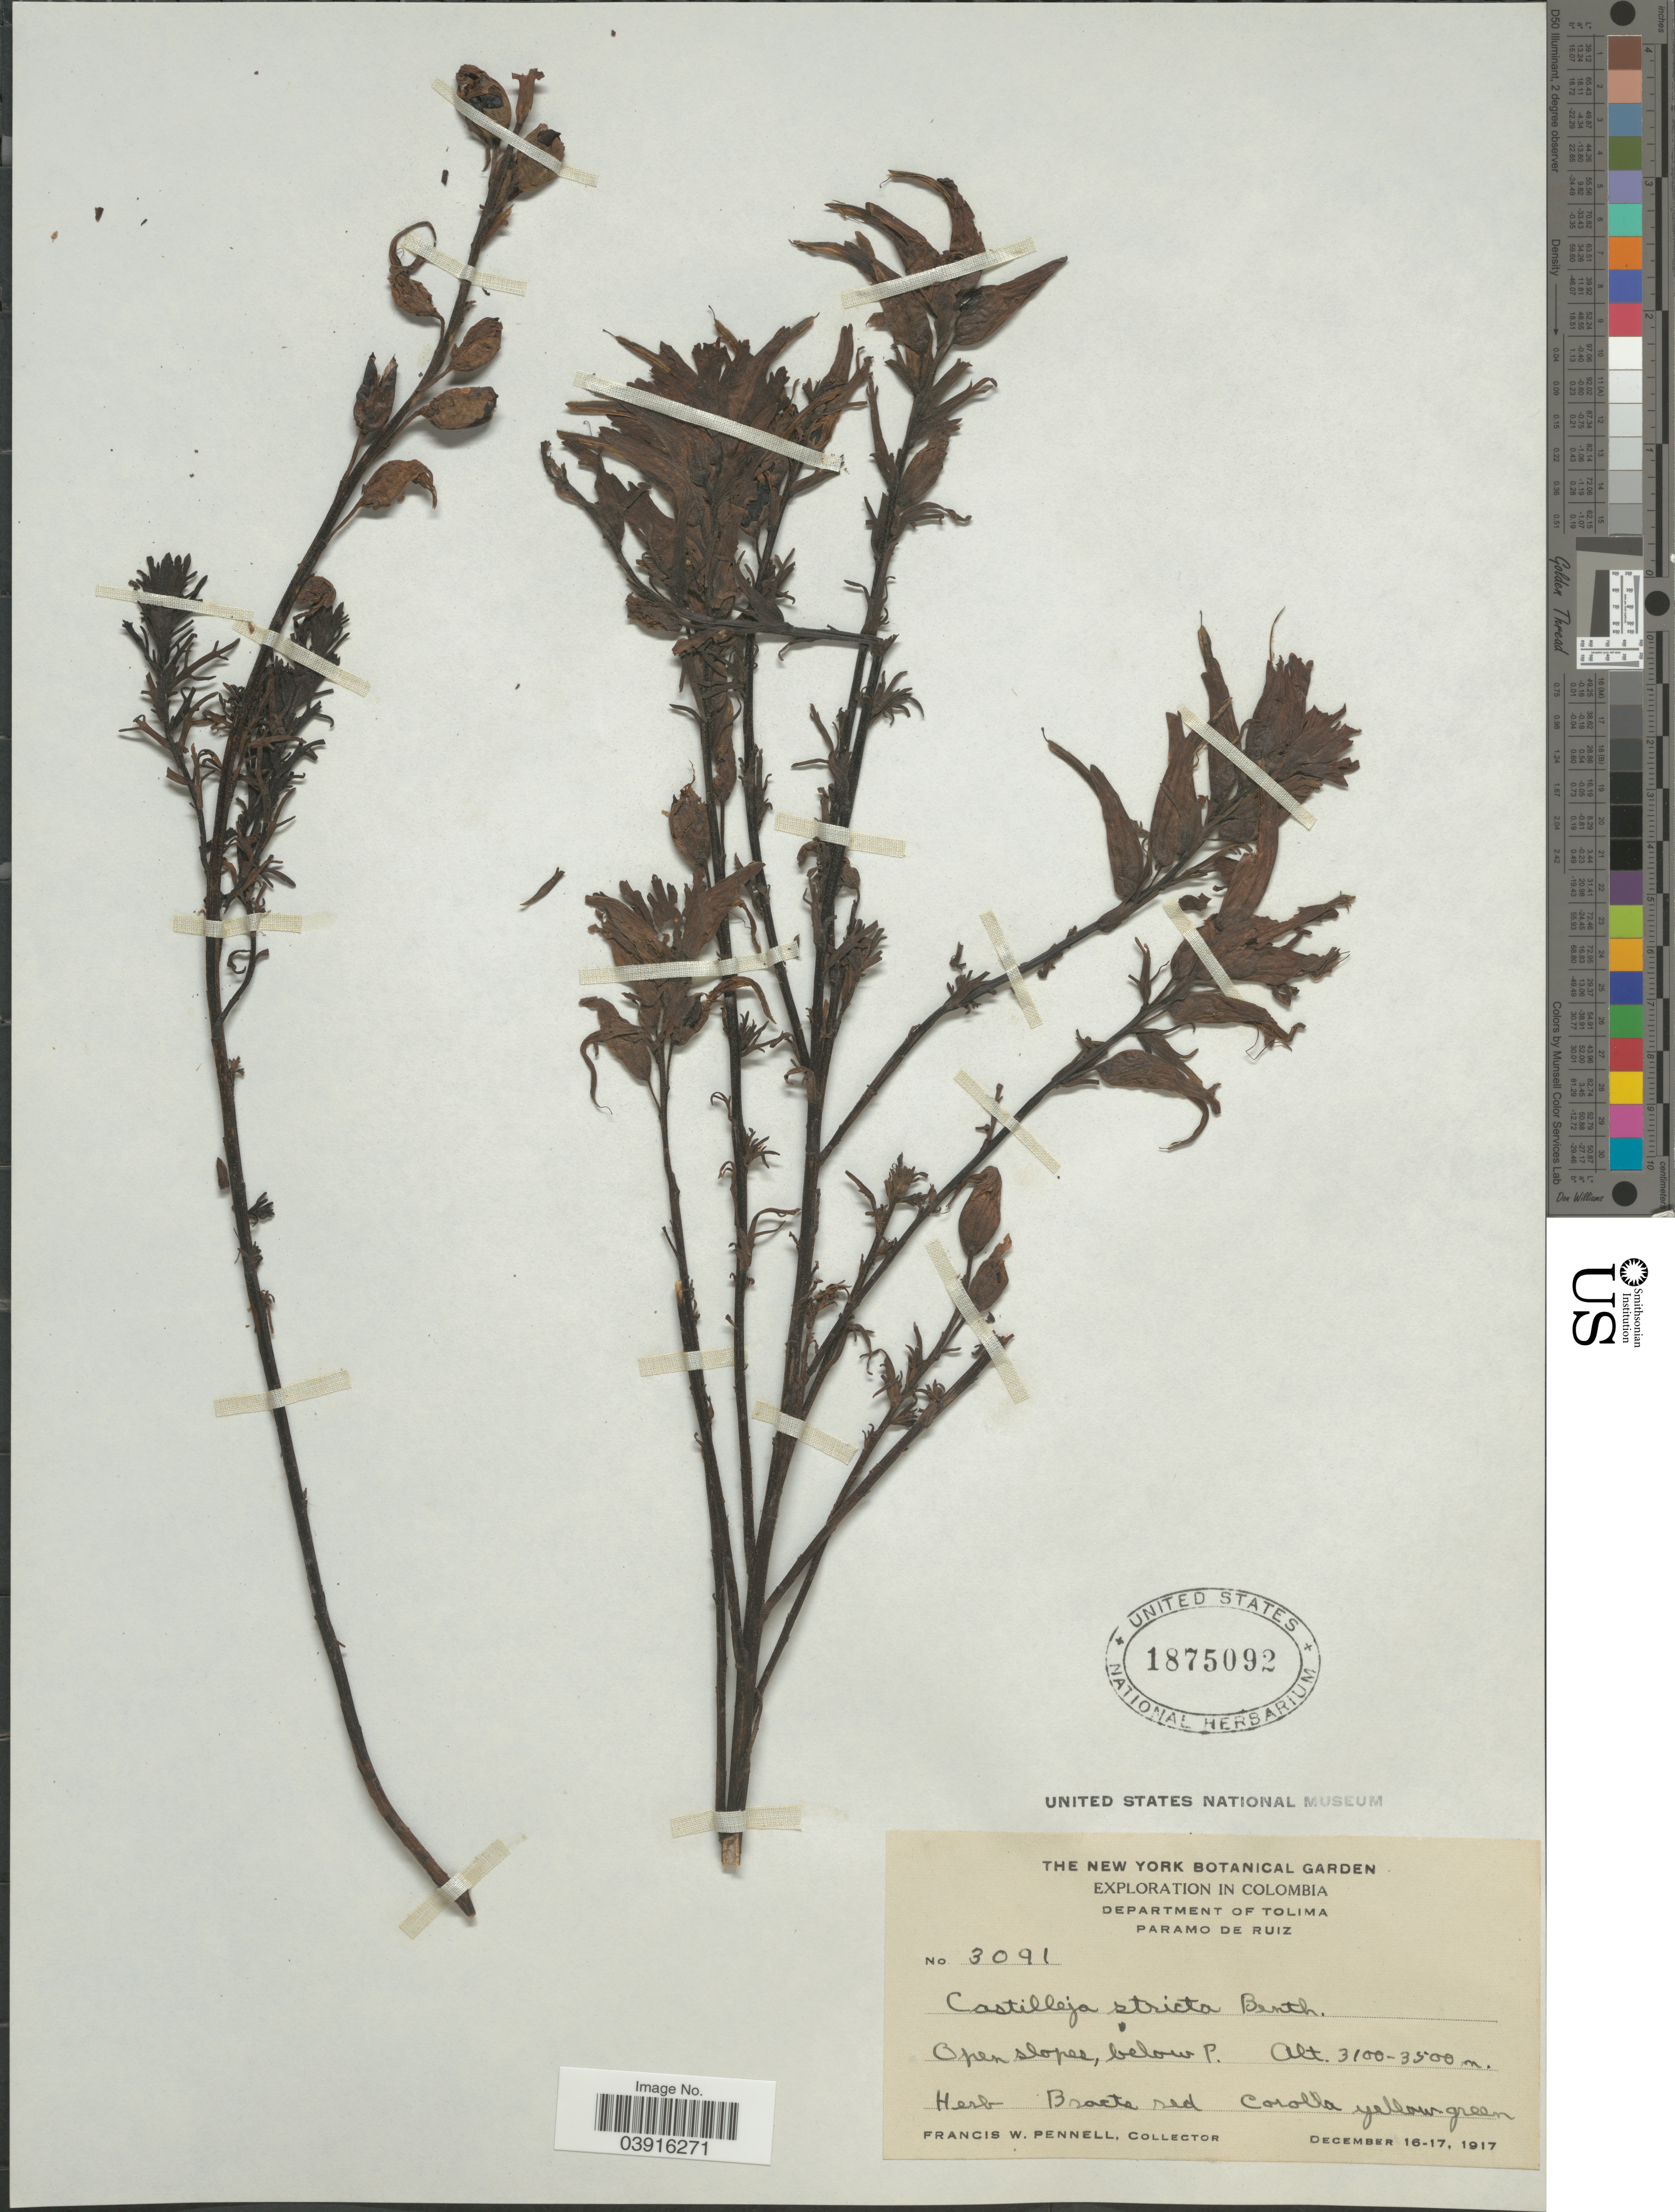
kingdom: Plantae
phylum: Tracheophyta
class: Magnoliopsida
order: Lamiales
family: Orobanchaceae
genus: Castilleja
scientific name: Castilleja fissifolia subsp. fruticosa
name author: (Wedd.) Melch.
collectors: F. W. Pennell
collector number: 3091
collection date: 1917-12-16/1917-12-17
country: Colombia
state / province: Tolima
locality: Department of Tolima. Paramo de Ruiz. Open slope, below P.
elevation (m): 3100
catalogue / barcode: US 1875092